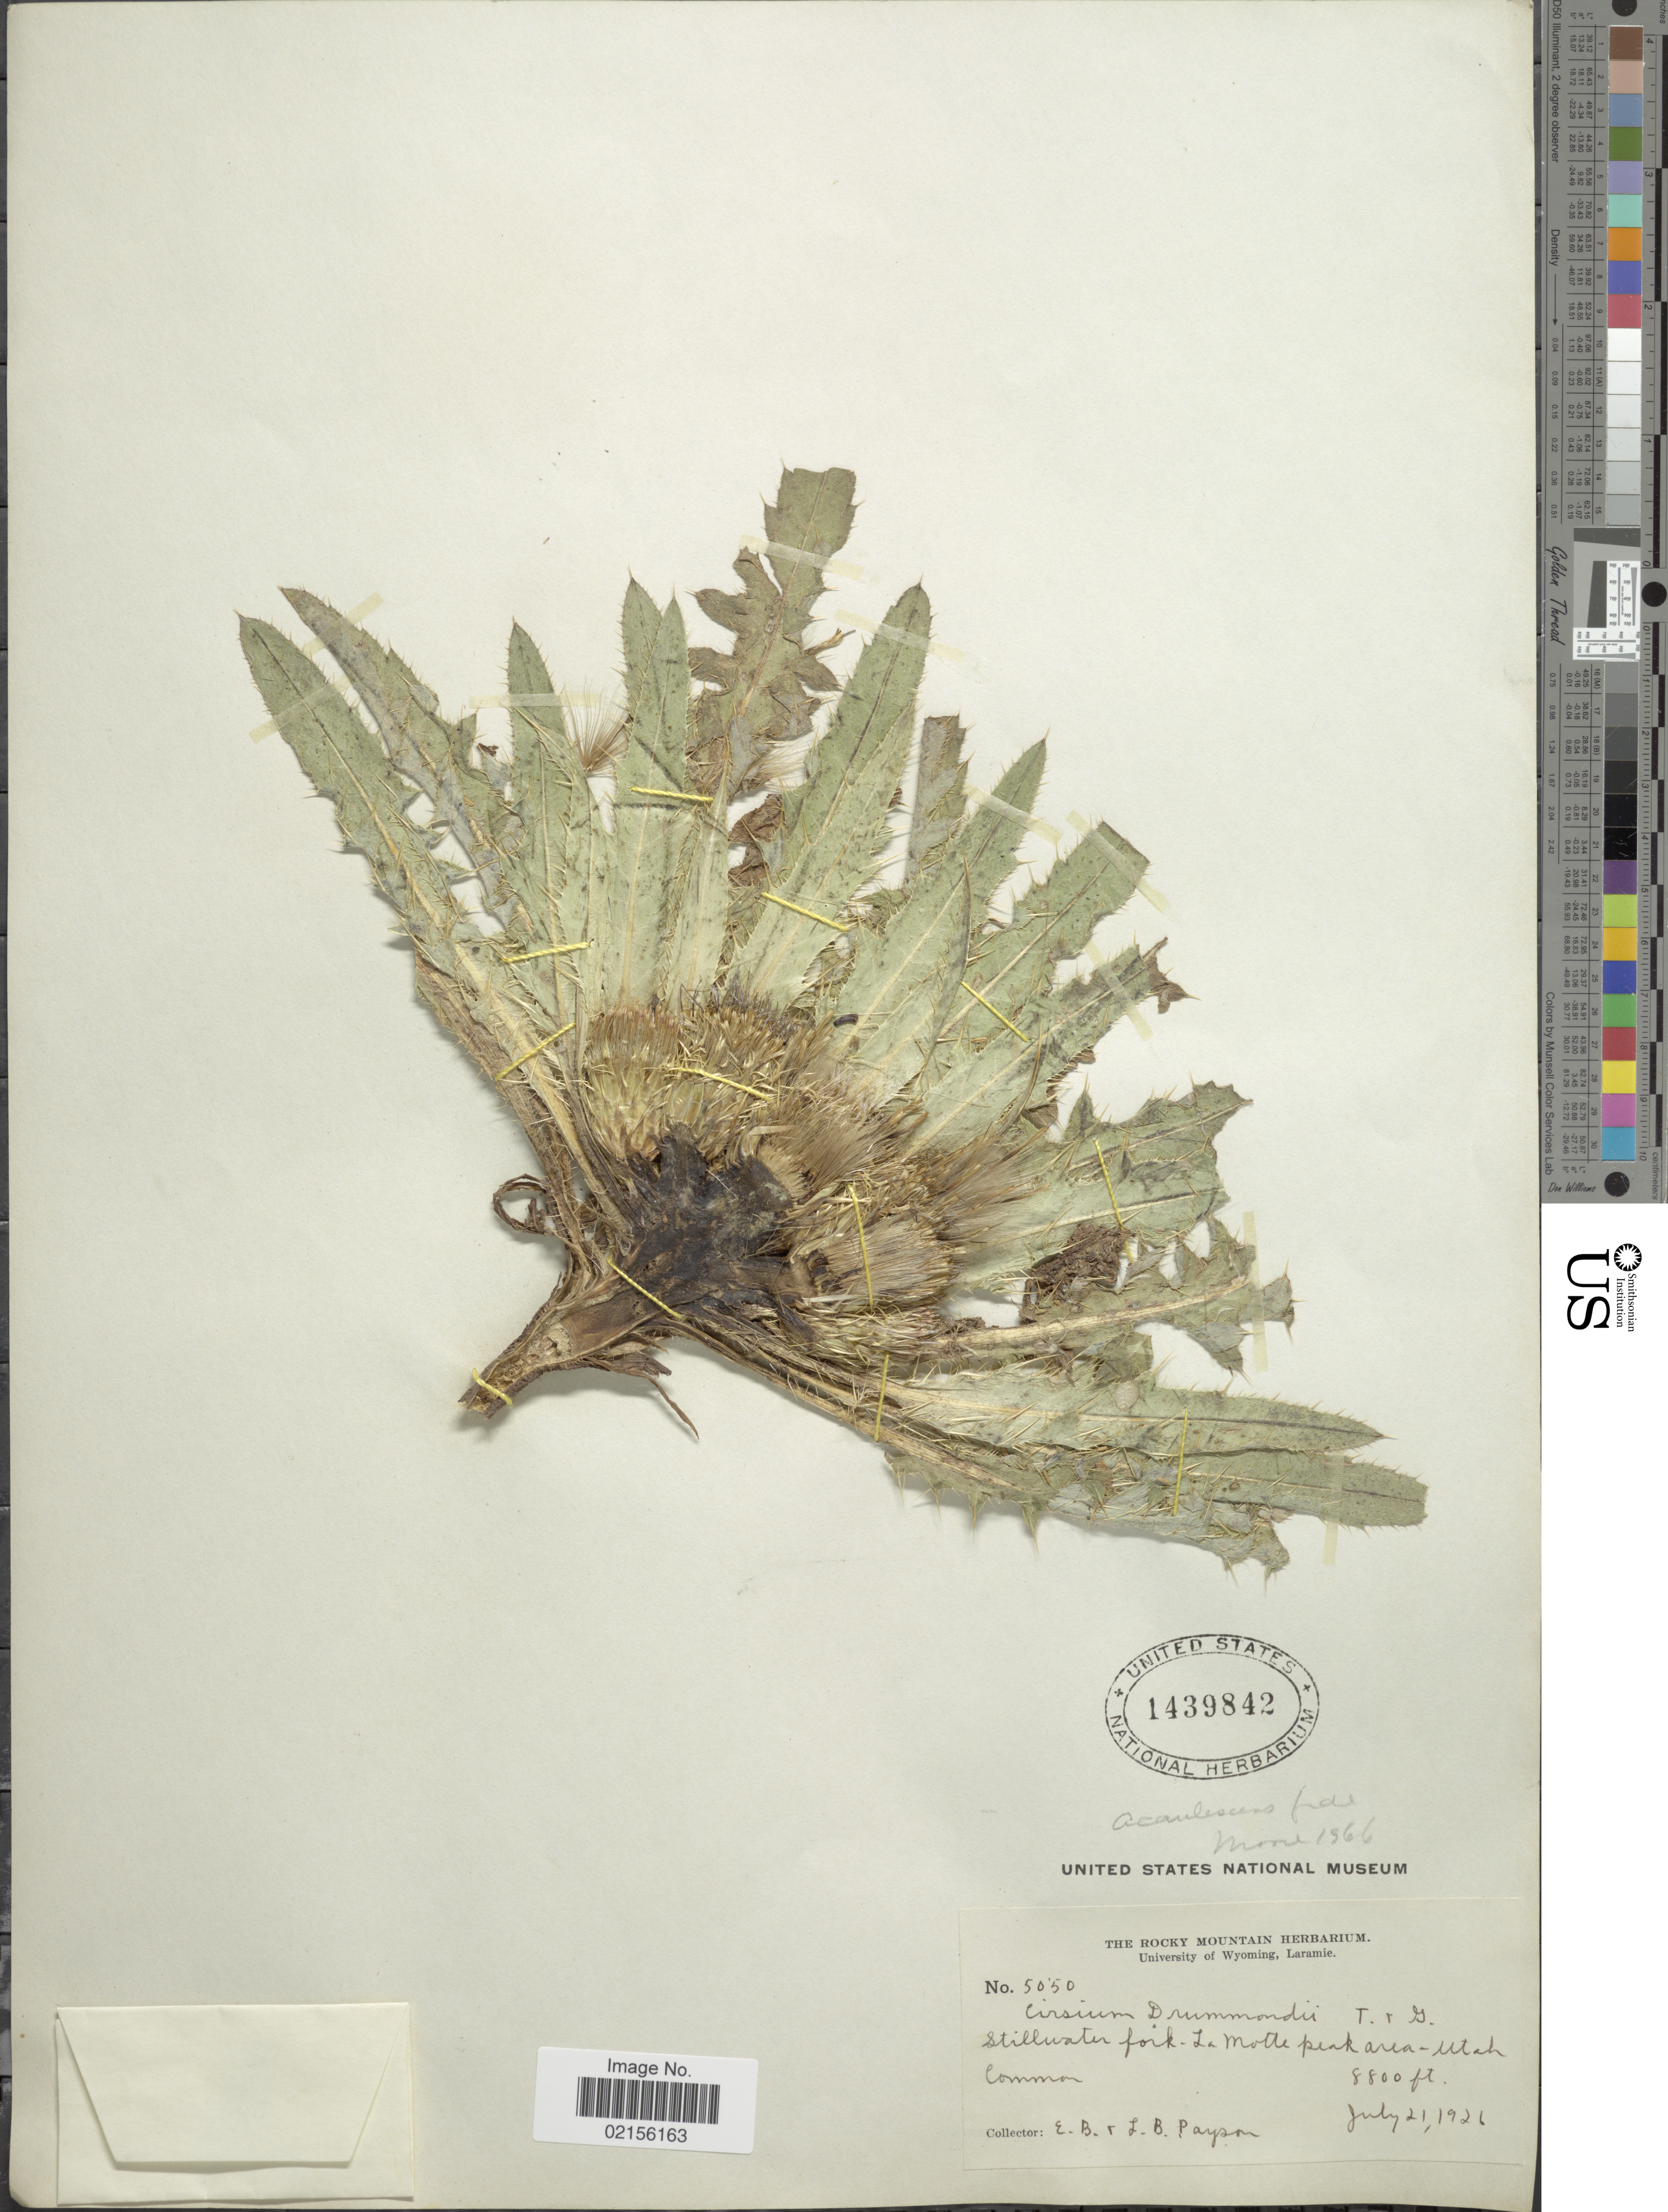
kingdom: Plantae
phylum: Tracheophyta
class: Magnoliopsida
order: Asterales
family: Asteraceae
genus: Cirsium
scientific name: Cirsium scariosum var. americanum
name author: (A. Gray) D.J. Keil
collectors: L. Payson & E. B. Payson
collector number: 5050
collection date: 1926-07-21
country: United States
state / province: Utah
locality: Stillwater fork - La Motte peak area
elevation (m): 2682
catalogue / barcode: US 1439842